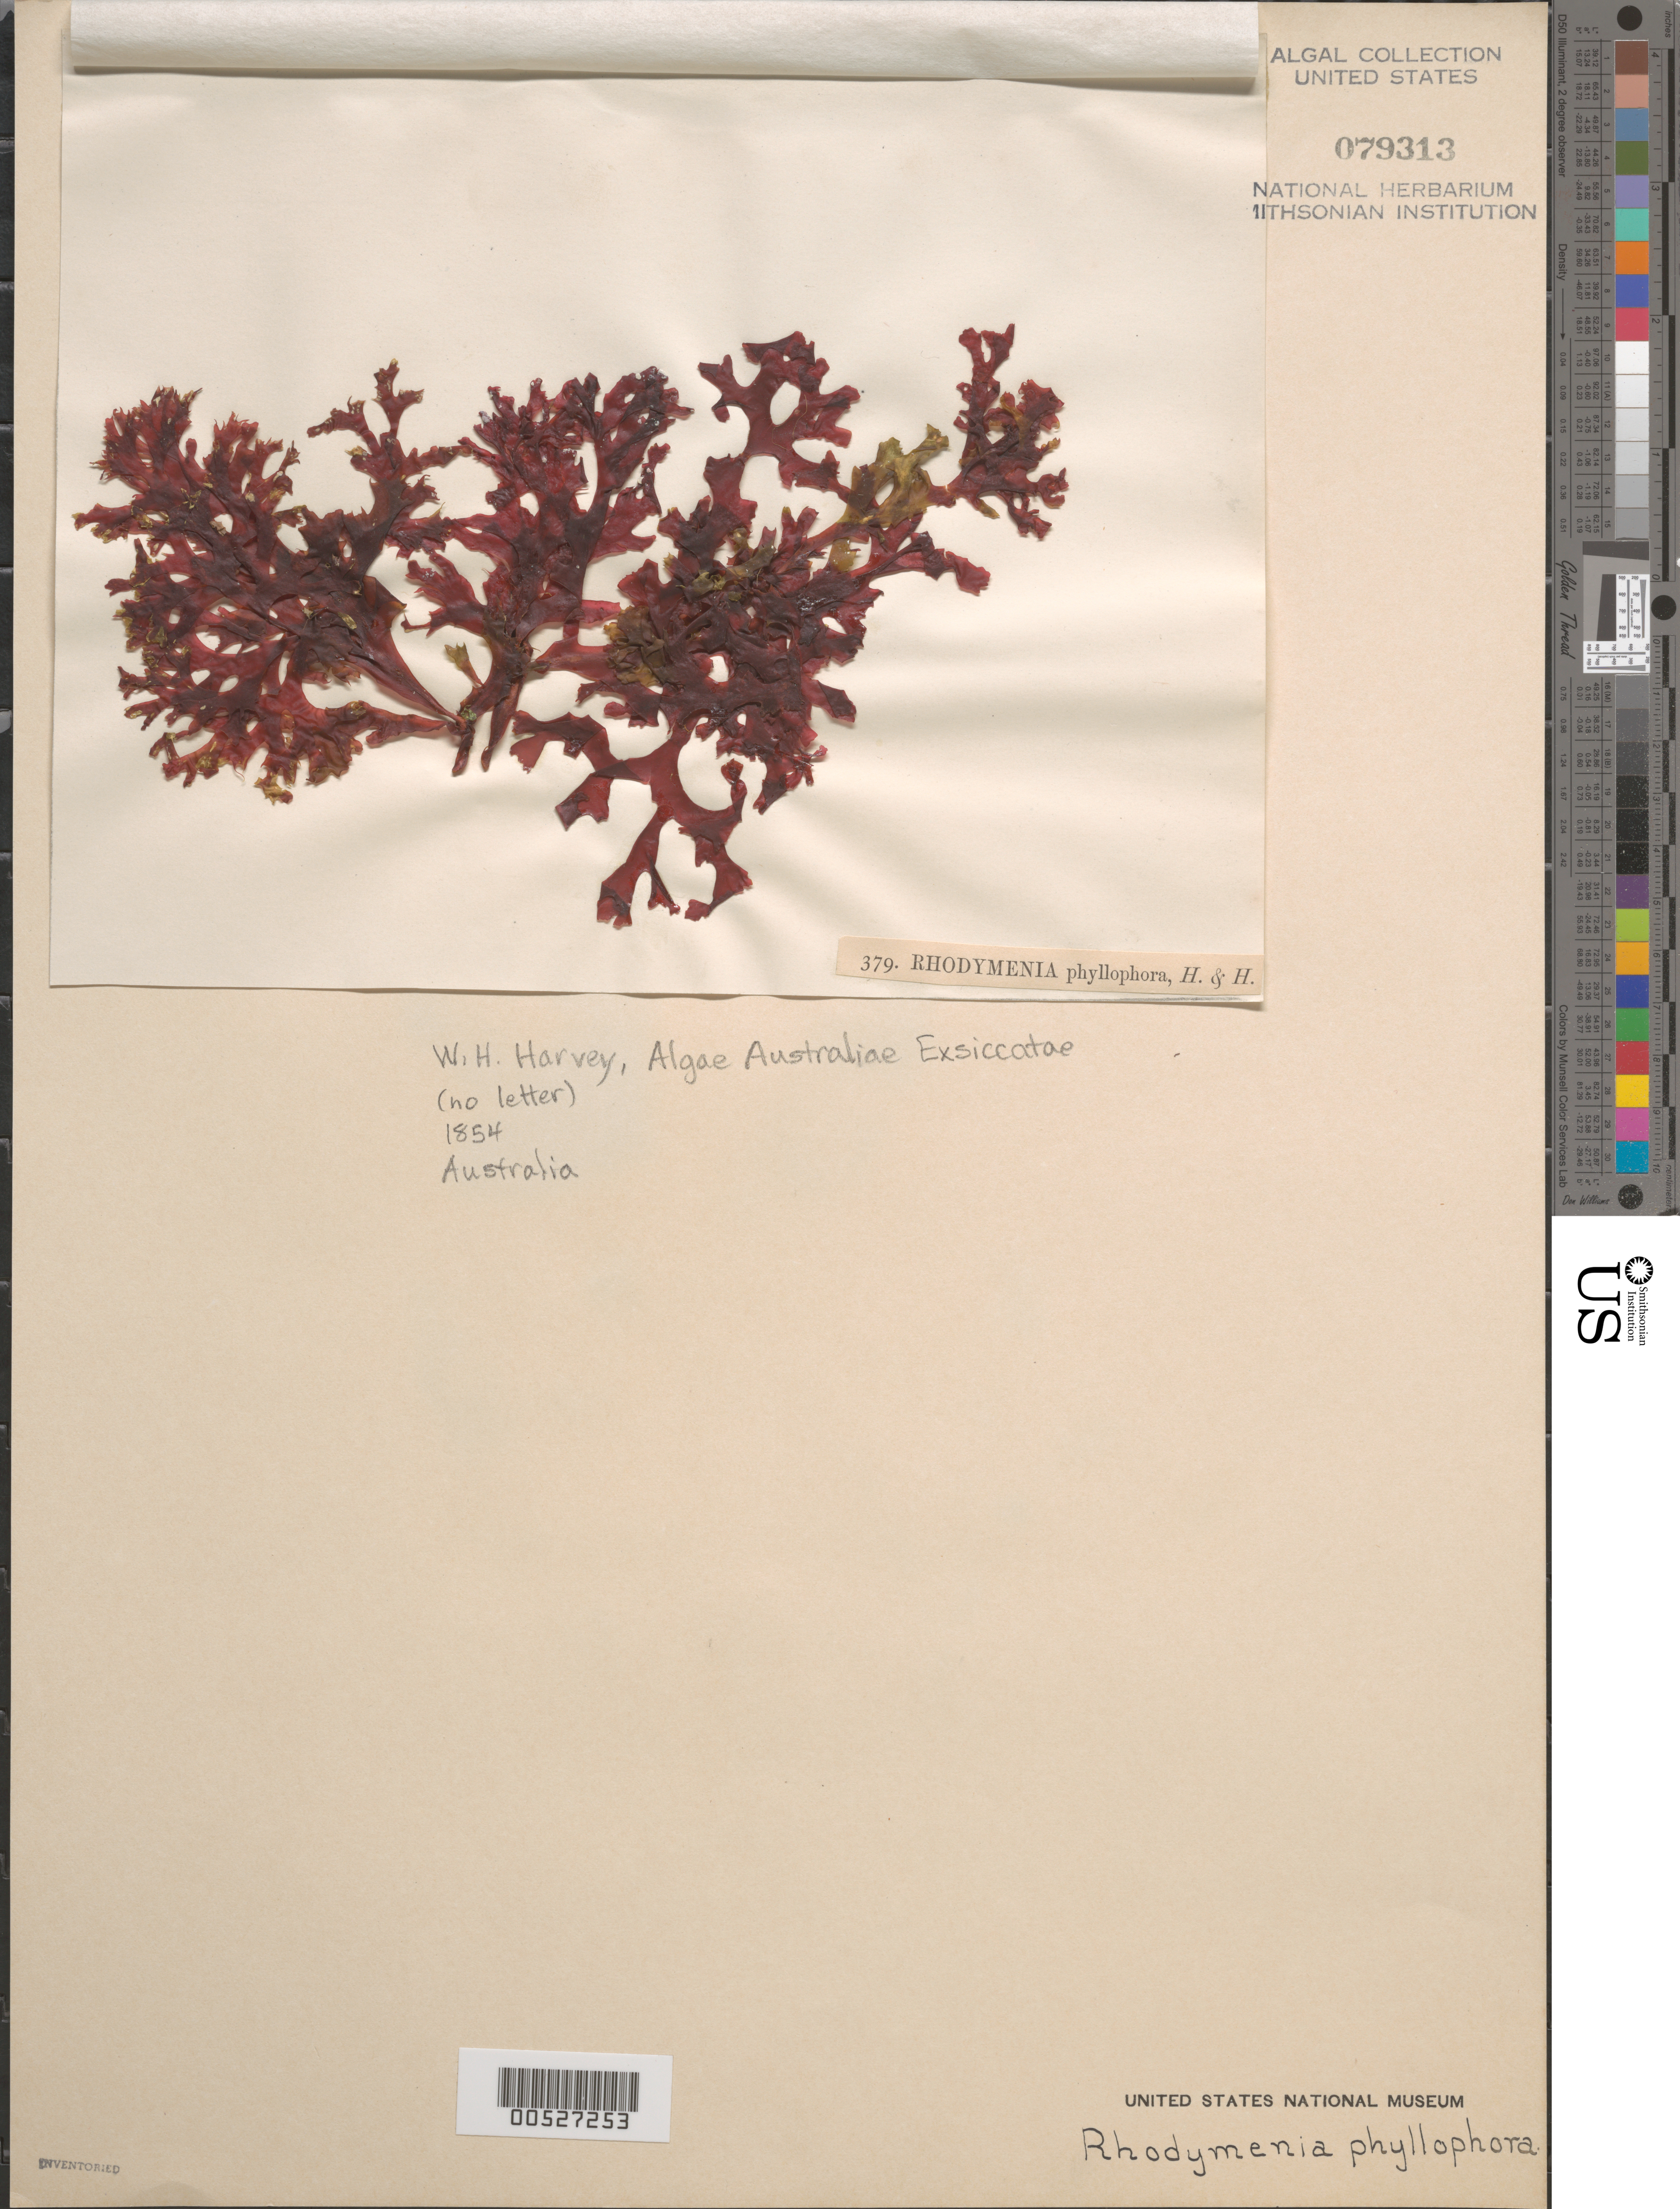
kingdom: Plantae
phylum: Rhodophyta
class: Florideophyceae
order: Rhodymeniales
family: Rhodymeniaceae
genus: Rhodymenia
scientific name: Rhodymenia phyllophora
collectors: W. Harvey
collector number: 379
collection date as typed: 1854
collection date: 1854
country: Australia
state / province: Western Australia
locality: Princess Royal Harbor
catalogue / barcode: US 79313